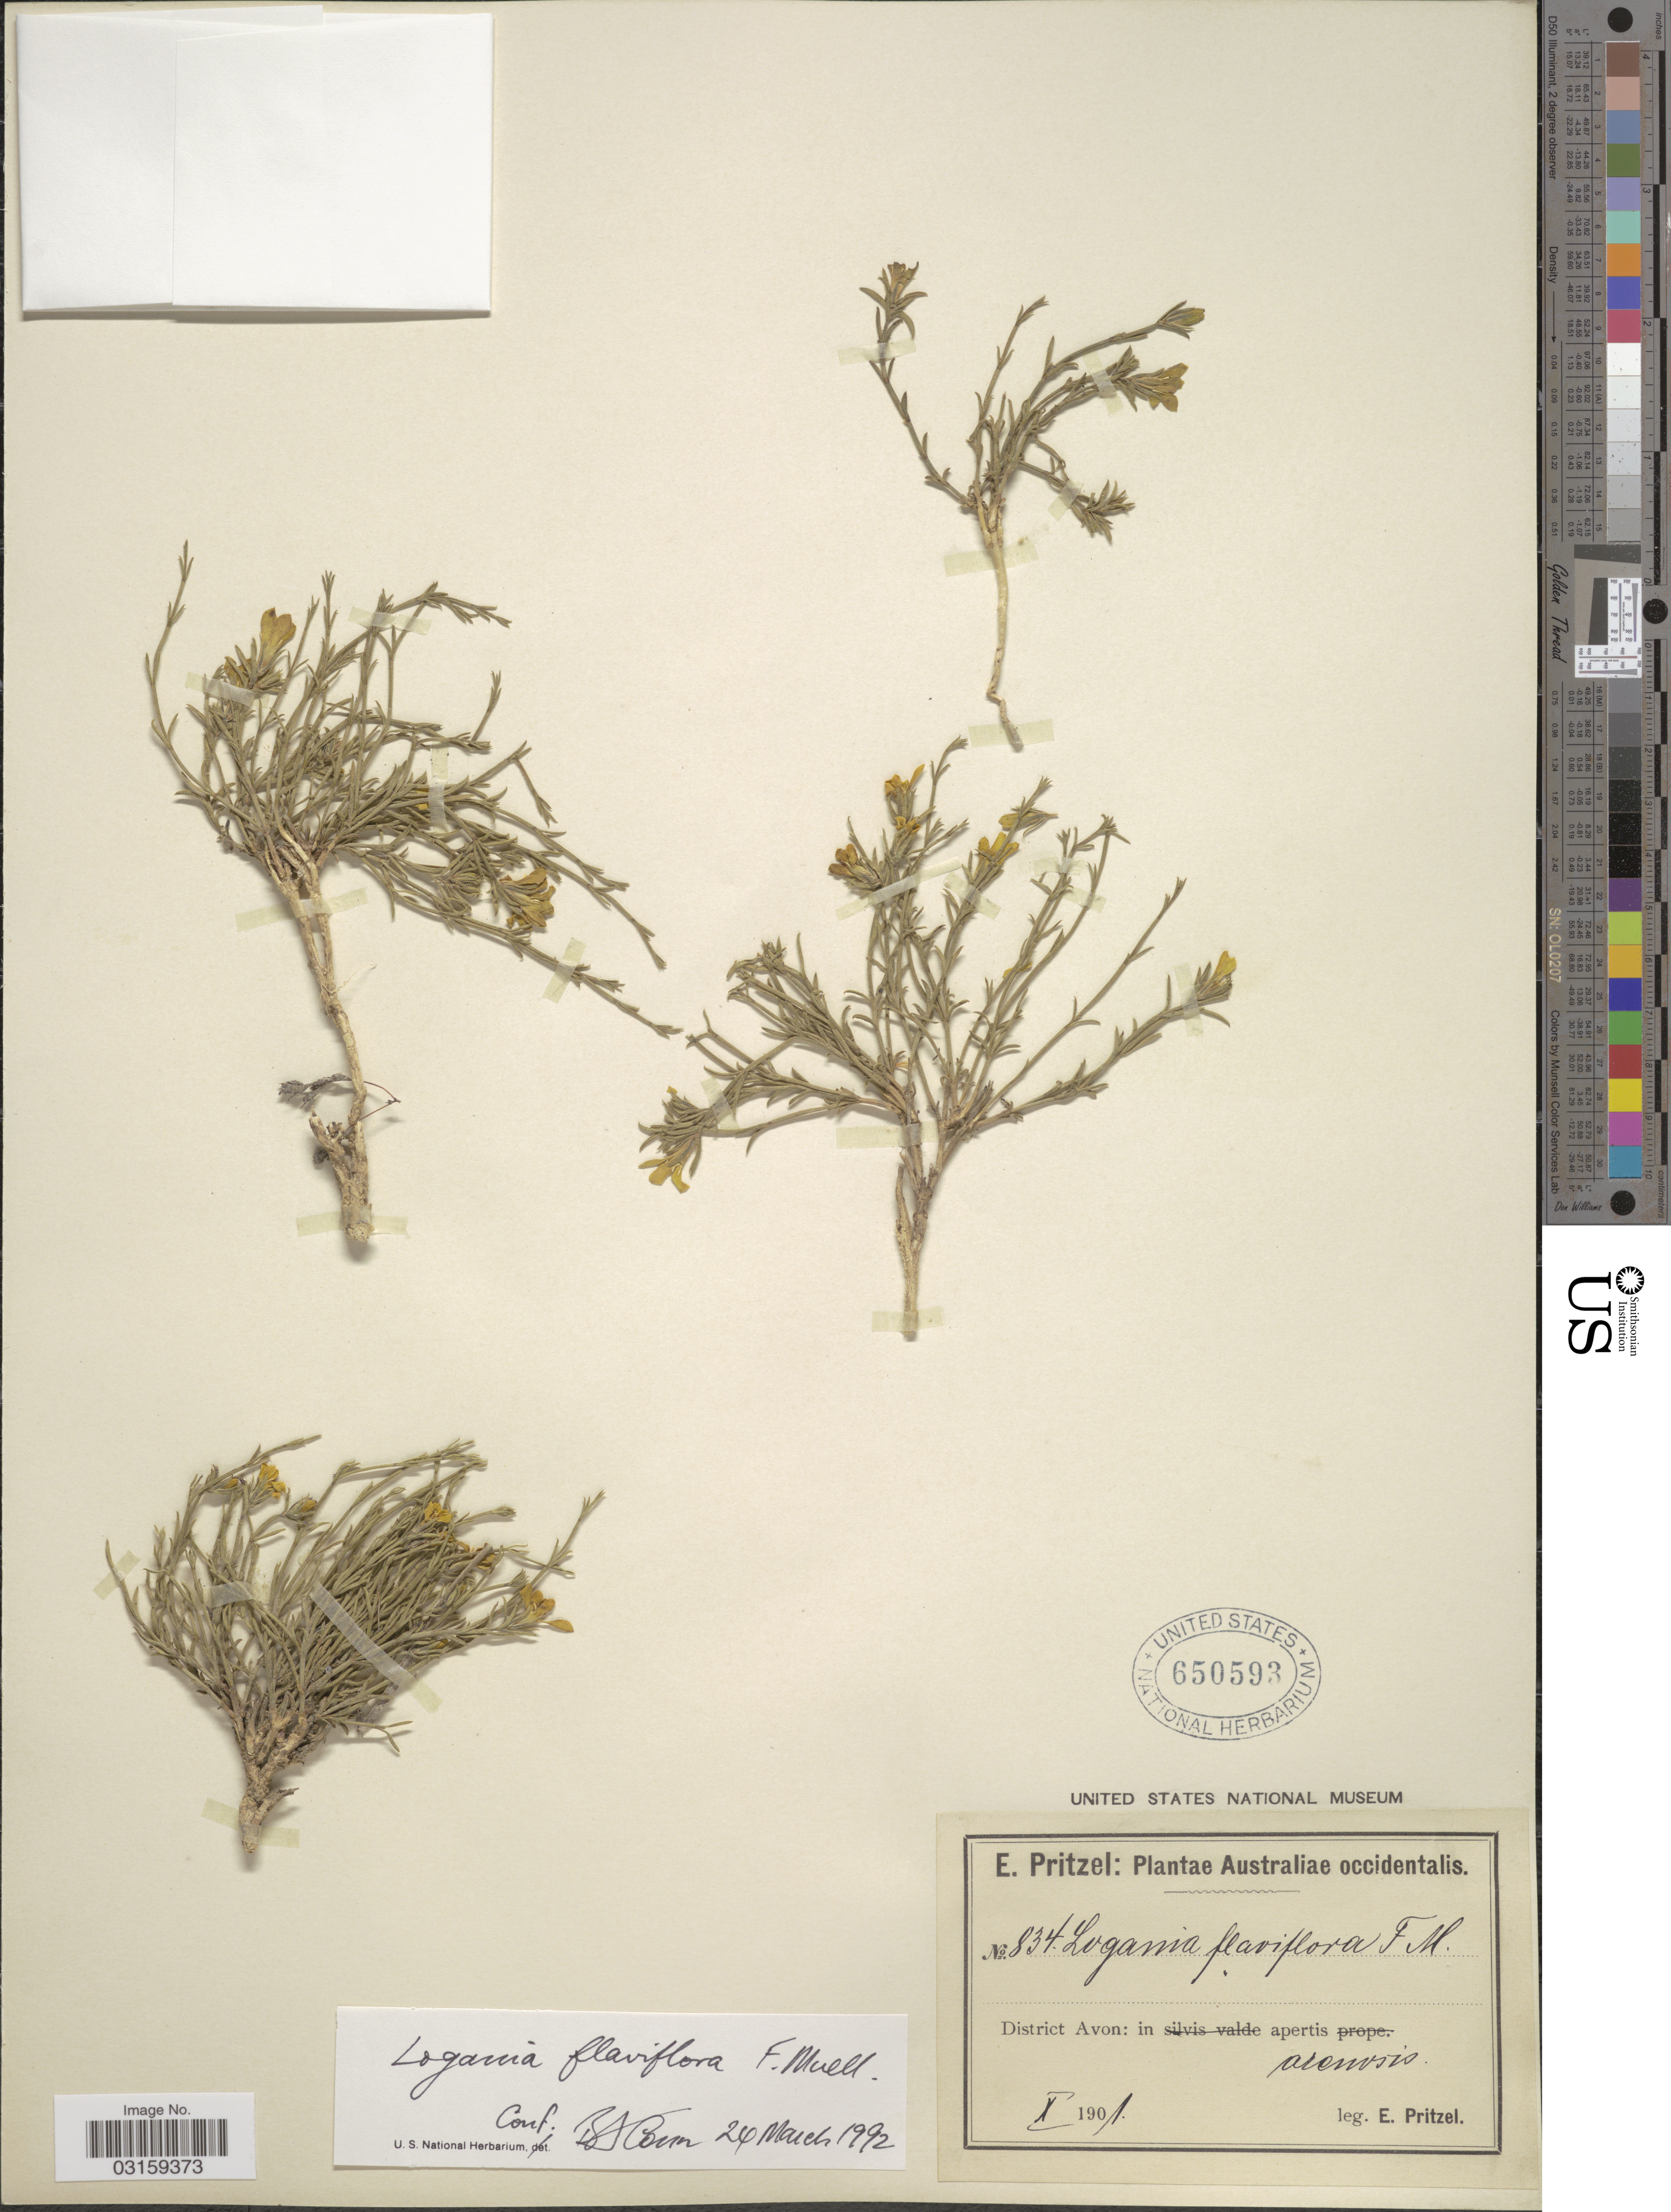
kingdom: Plantae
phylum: Tracheophyta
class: Magnoliopsida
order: Gentianales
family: Loganiaceae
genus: Orianthera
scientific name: Orianthera flaviflora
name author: (F. Muell.) C.S.P. Foster & B.J. Conn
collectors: E. G. Pritzel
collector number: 834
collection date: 1901-10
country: Australia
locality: Australiae occidentalis. District Avon.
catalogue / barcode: US 650593